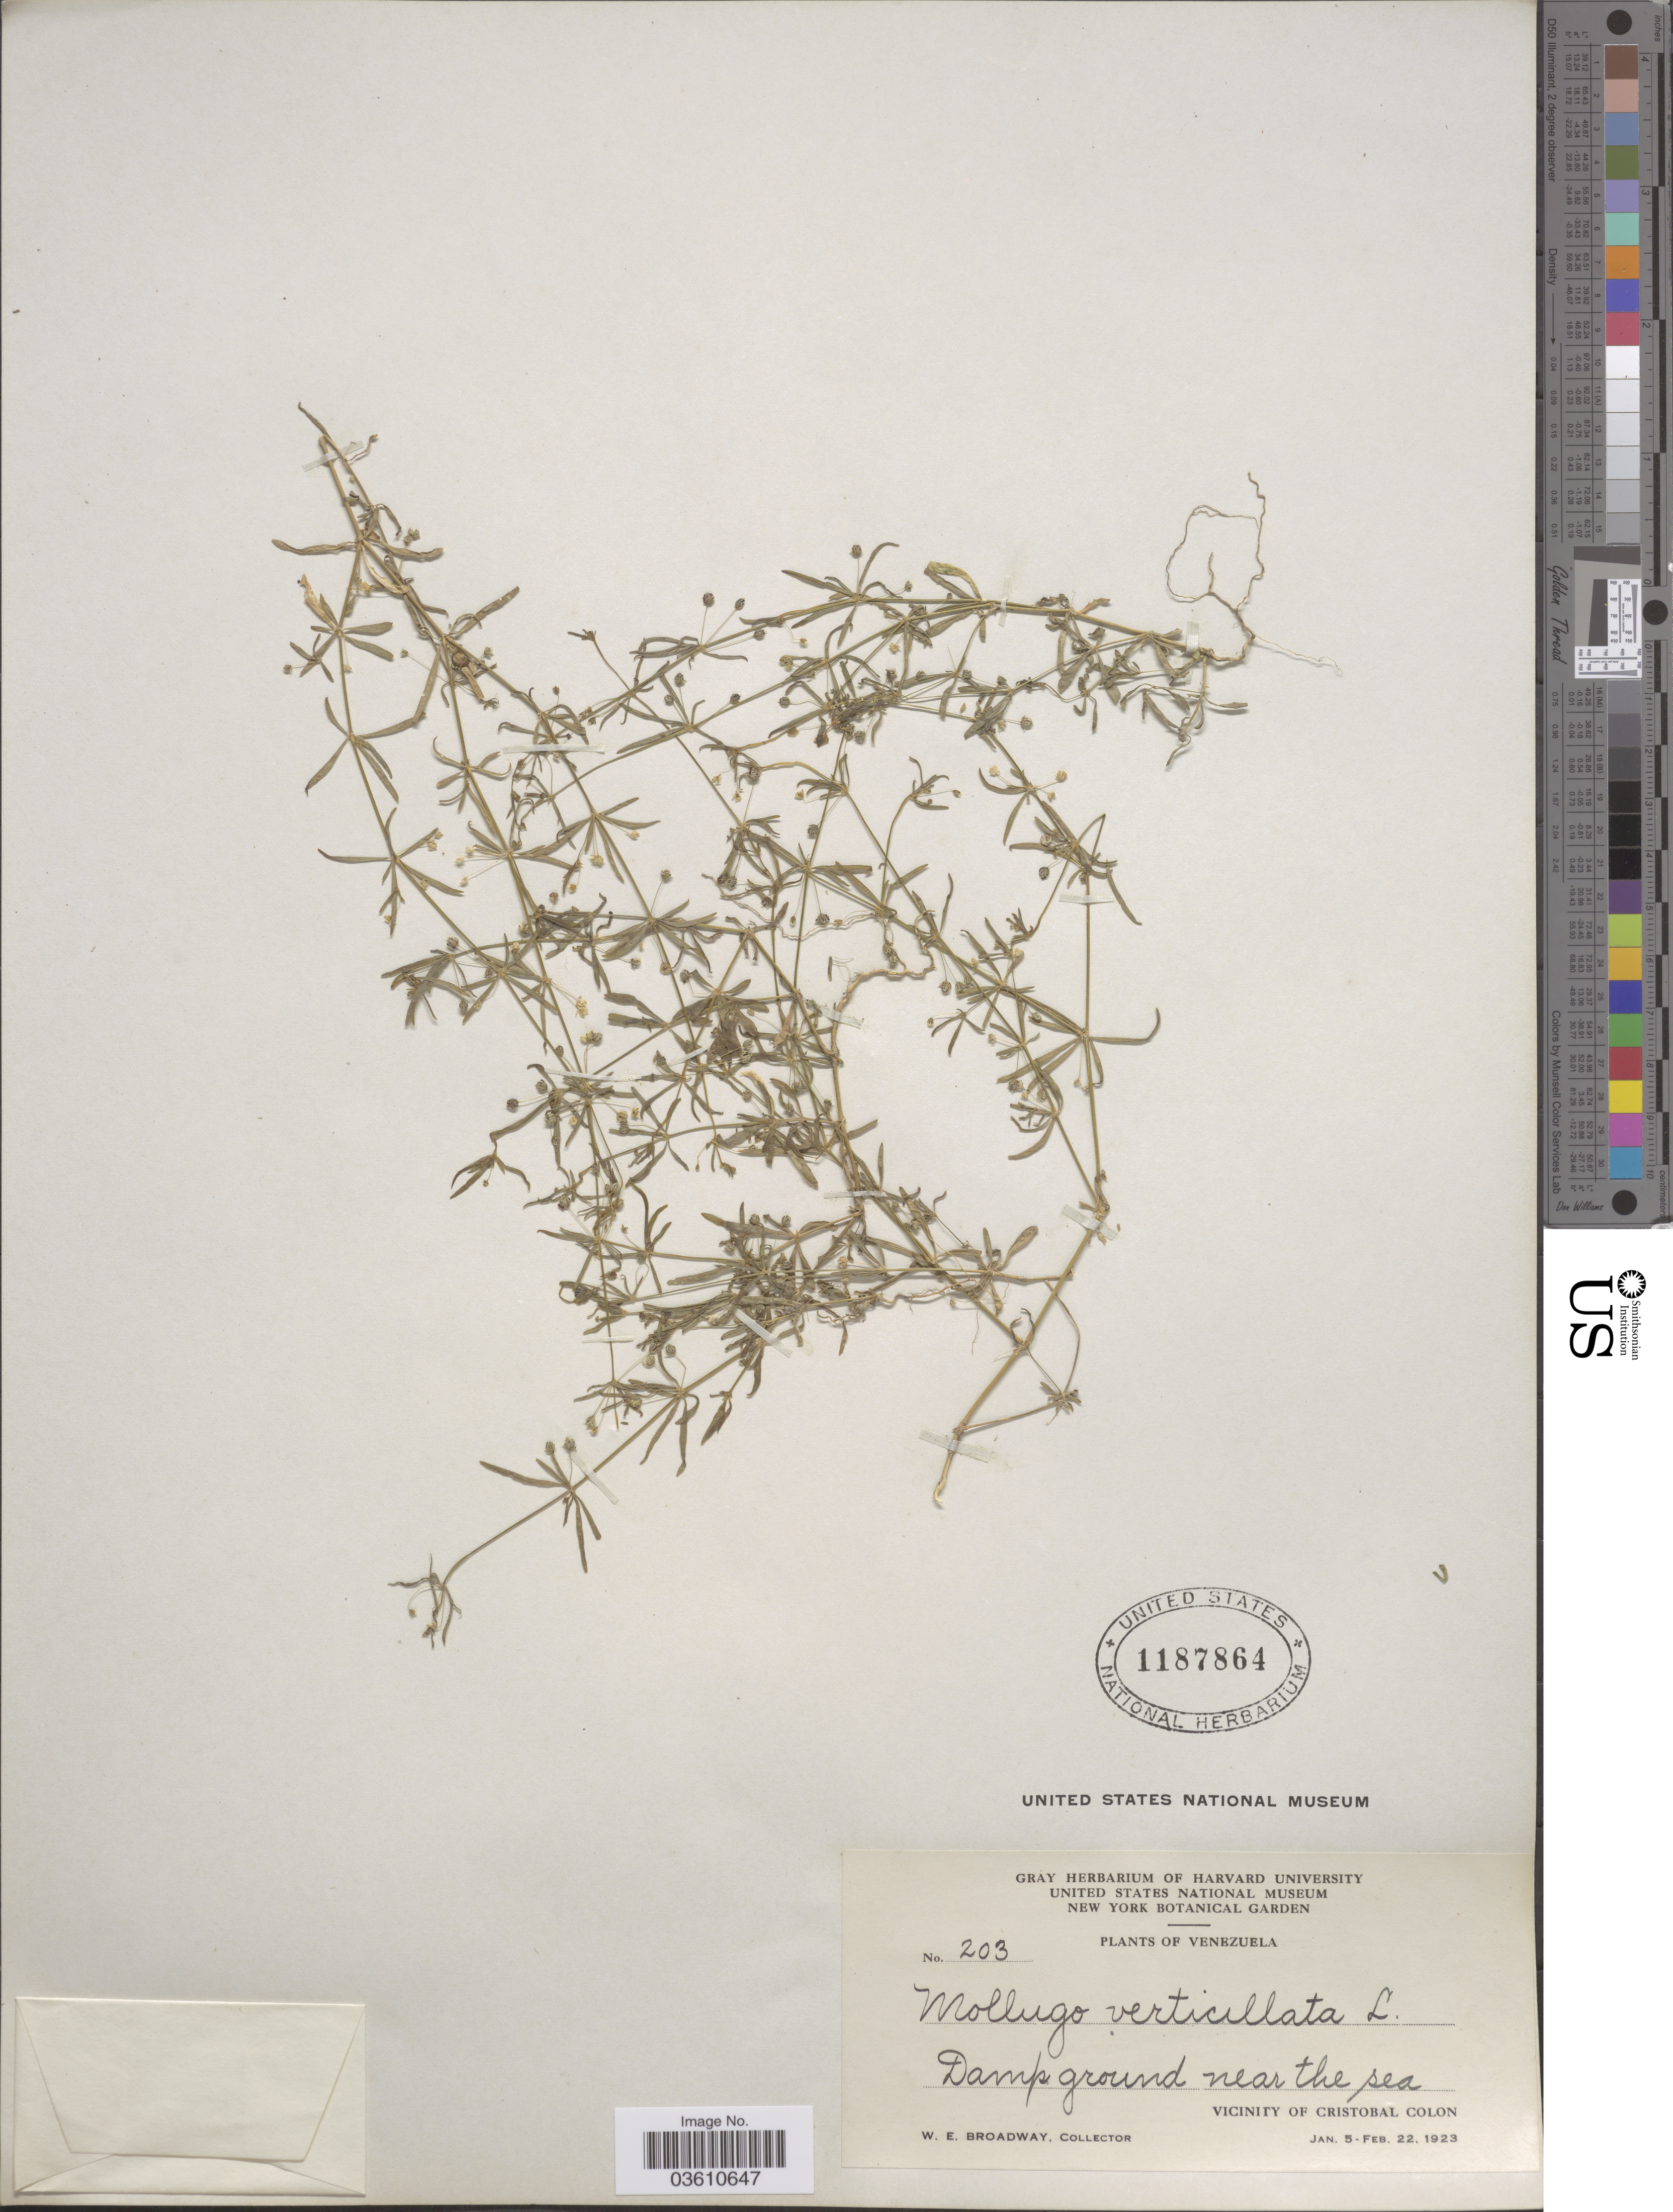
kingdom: Plantae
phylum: Tracheophyta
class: Magnoliopsida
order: Caryophyllales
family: Molluginaceae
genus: Mollugo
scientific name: Mollugo verticillata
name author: L.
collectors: W. E. Broadway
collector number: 203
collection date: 1923-01-05/1923-02-22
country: Venezuela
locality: Vicinity of Cristobal Colon.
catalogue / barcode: US 1187864